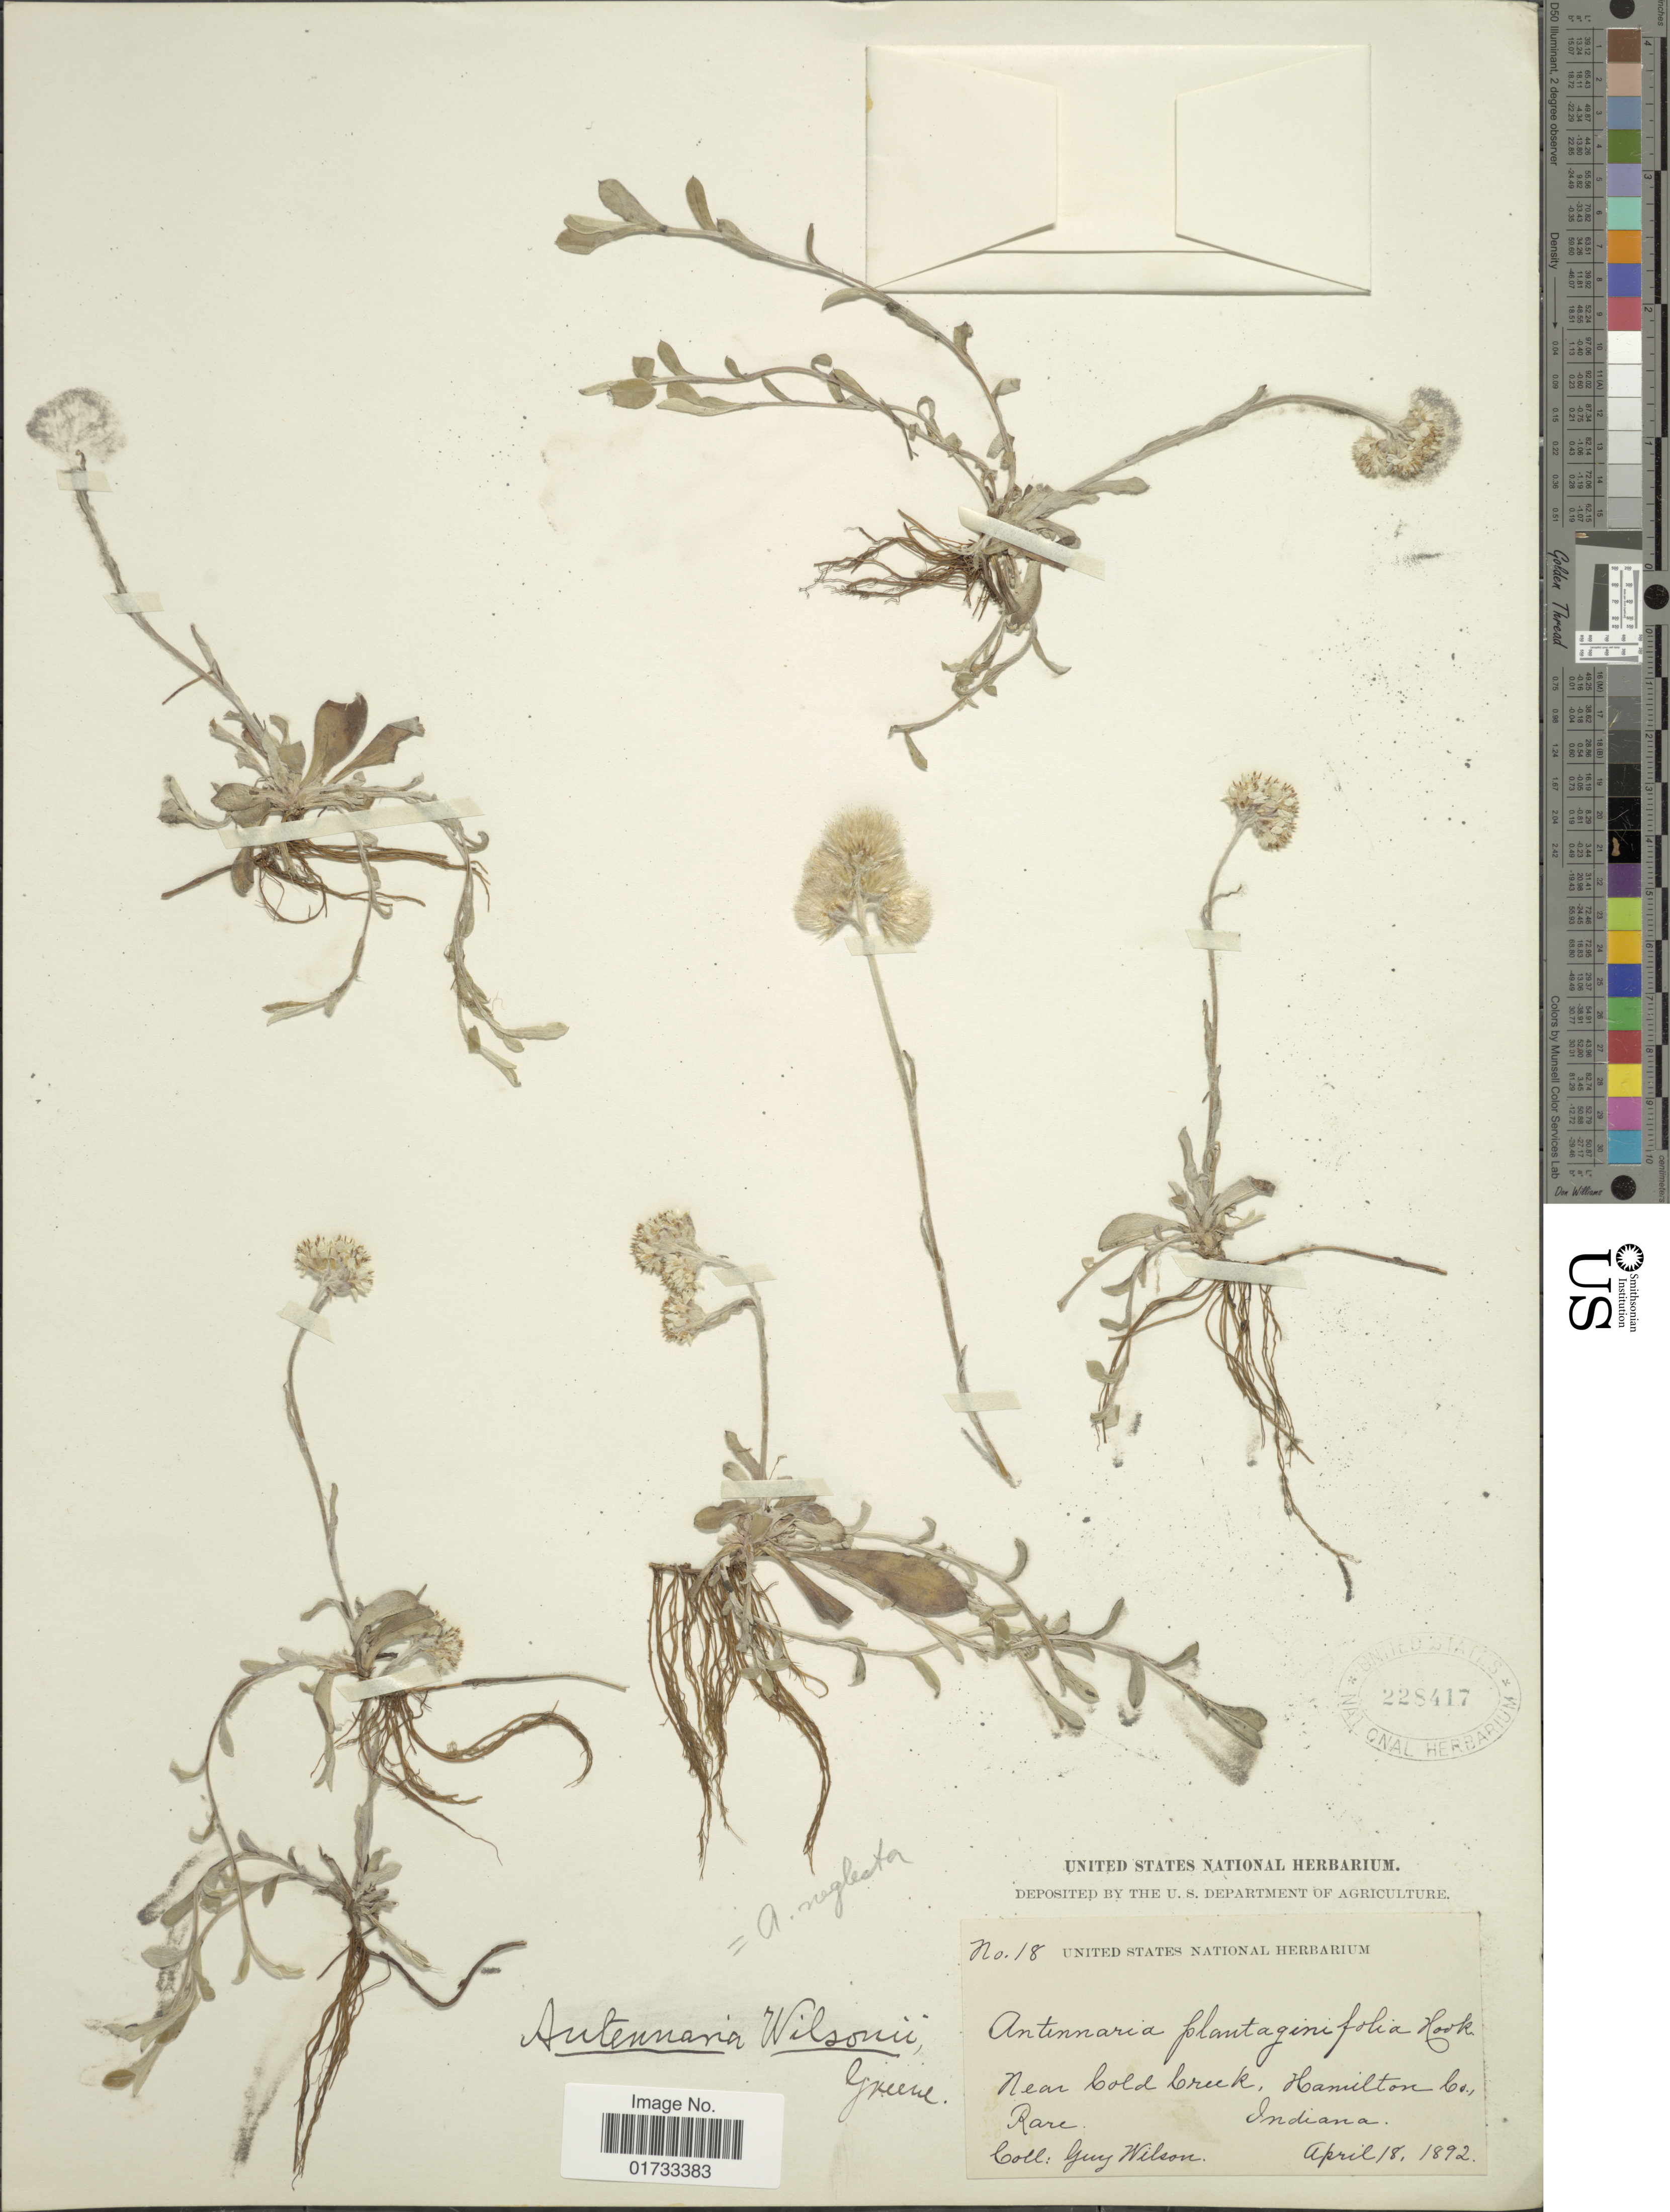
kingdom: Plantae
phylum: Tracheophyta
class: Magnoliopsida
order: Asterales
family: Asteraceae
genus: Antennaria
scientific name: Antennaria wilsonii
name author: Greene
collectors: G. Wilson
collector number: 18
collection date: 1892-04-18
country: United States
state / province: Indiana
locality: Near Cold Creek, Hamilton Co.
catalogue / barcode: US 228417